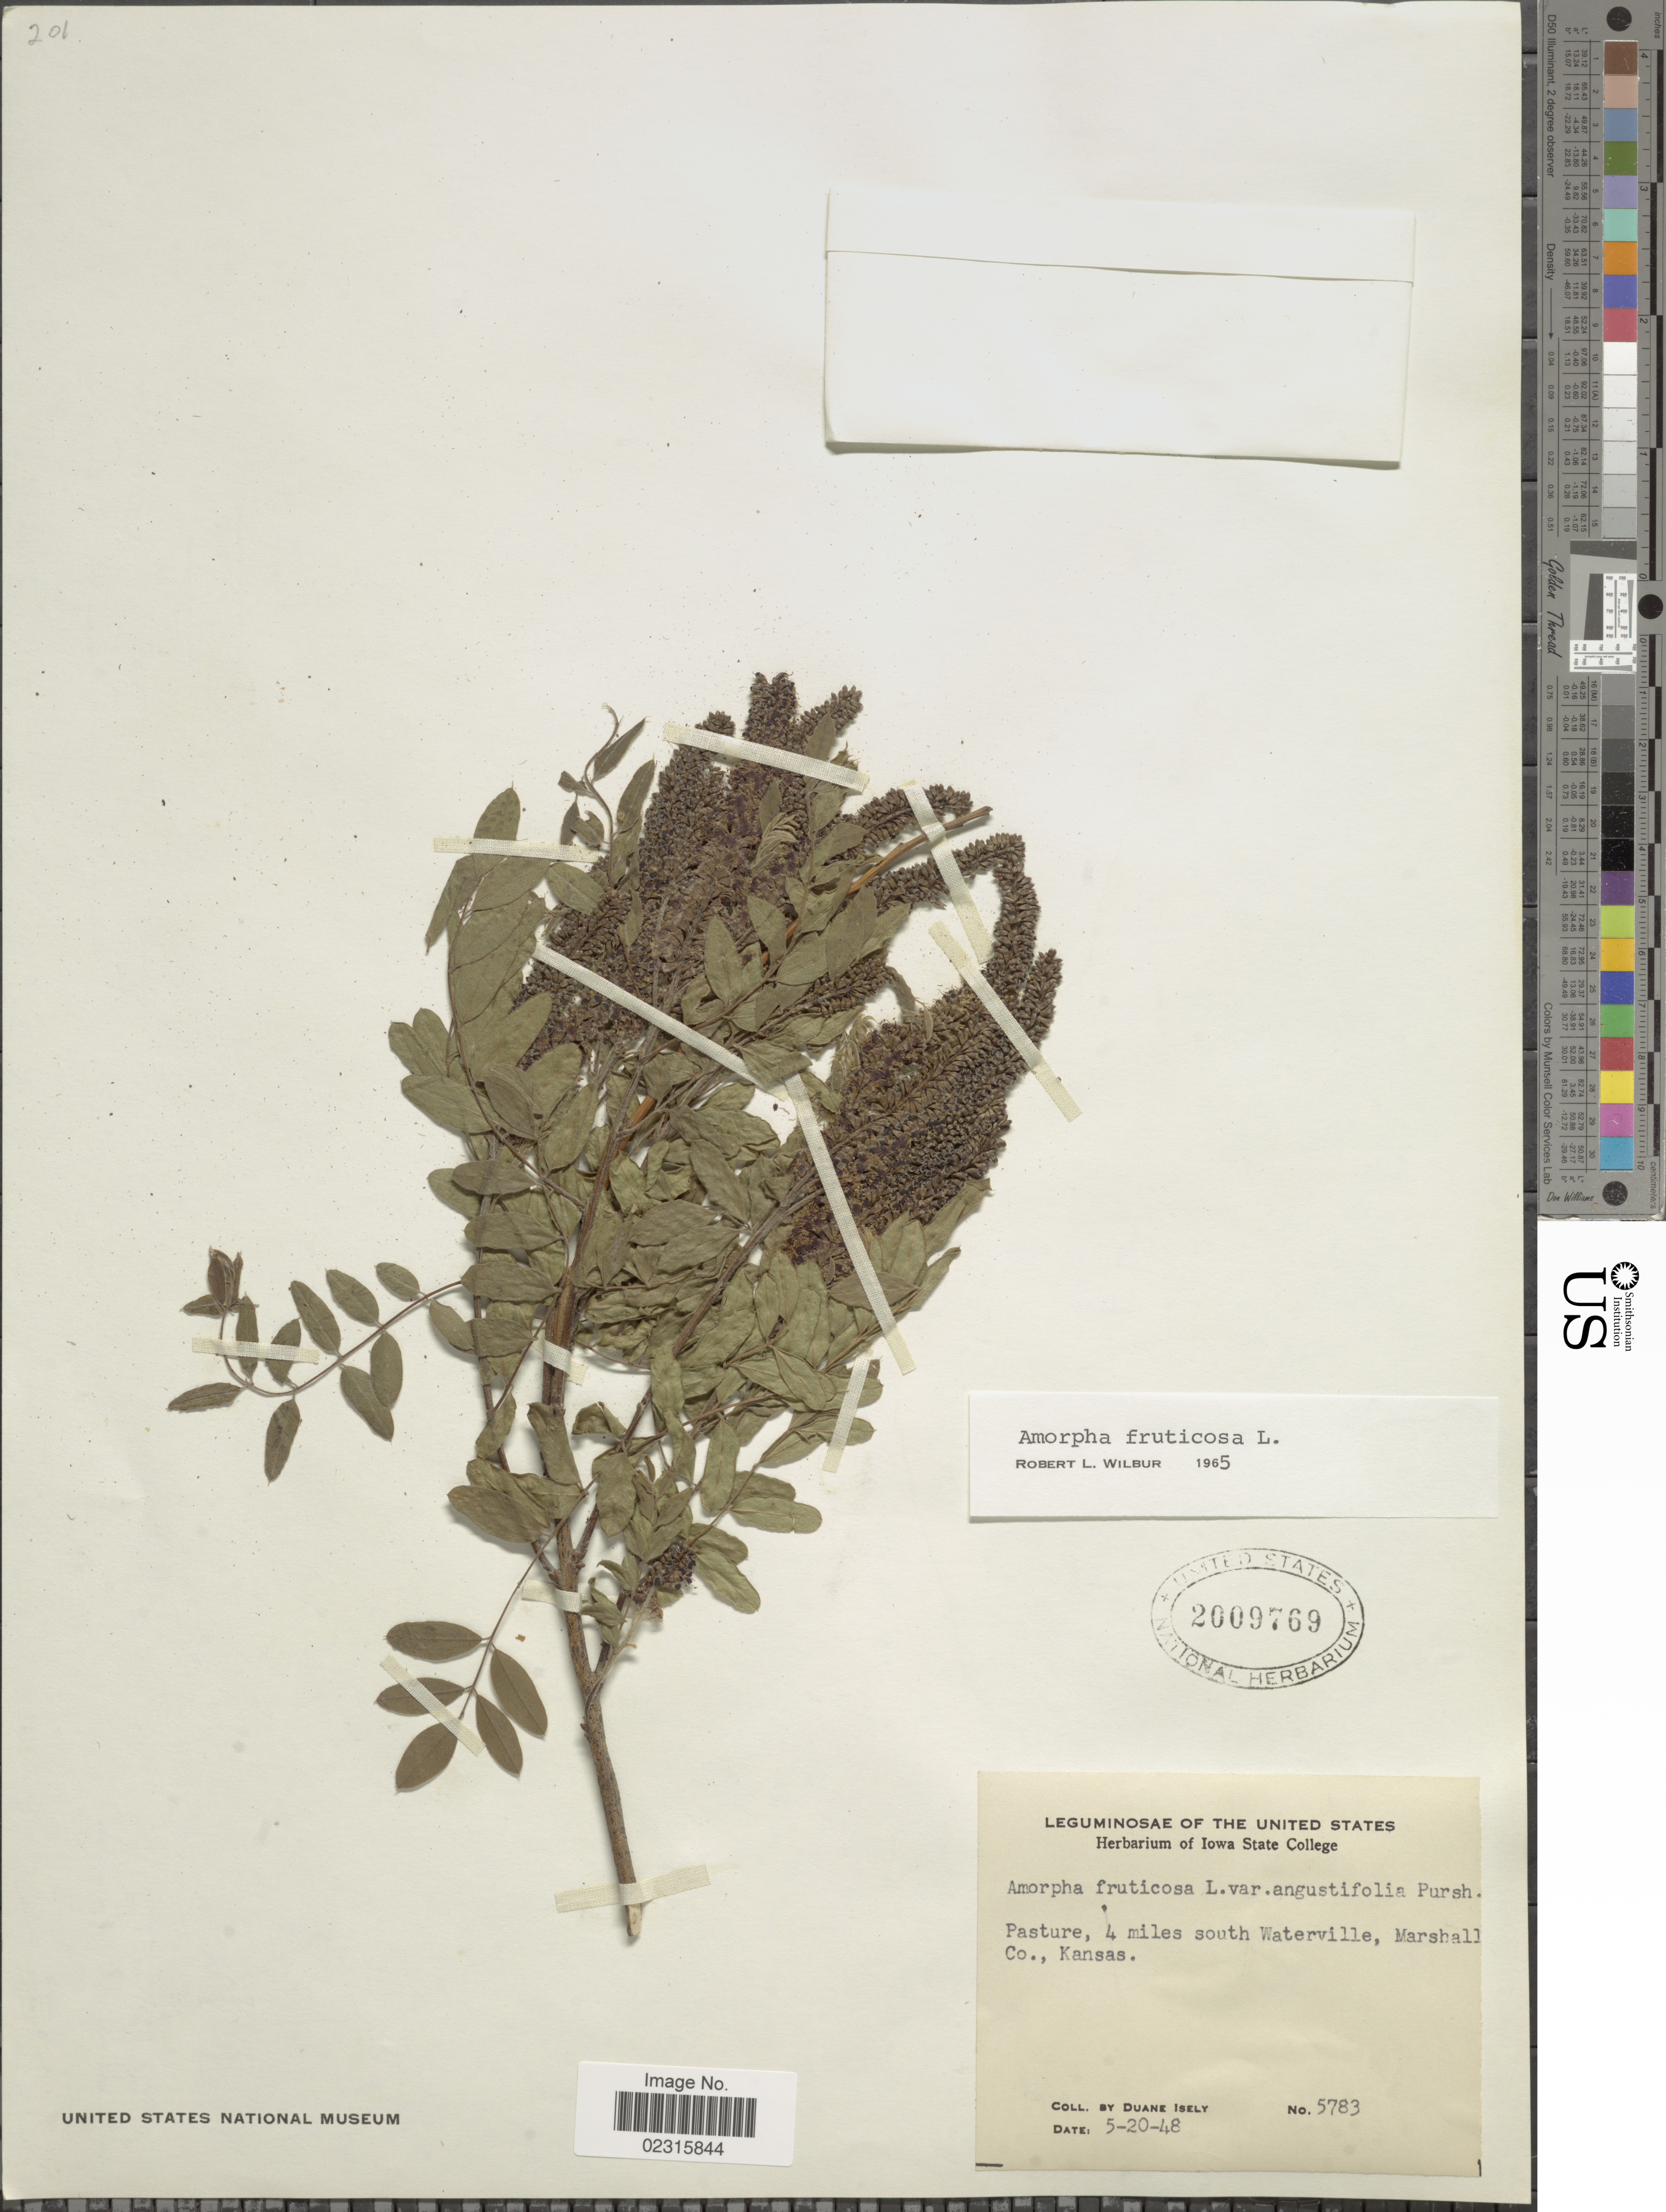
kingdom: Plantae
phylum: Tracheophyta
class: Magnoliopsida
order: Fabales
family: Fabaceae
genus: Amorpha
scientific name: Amorpha fruticosa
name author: L.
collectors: D. Isely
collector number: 5783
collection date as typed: Transcribed d/m/y: 20/5/48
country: United States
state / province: Kansas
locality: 4 miles south Waterville, Marshall Co.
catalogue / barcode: US 2009769